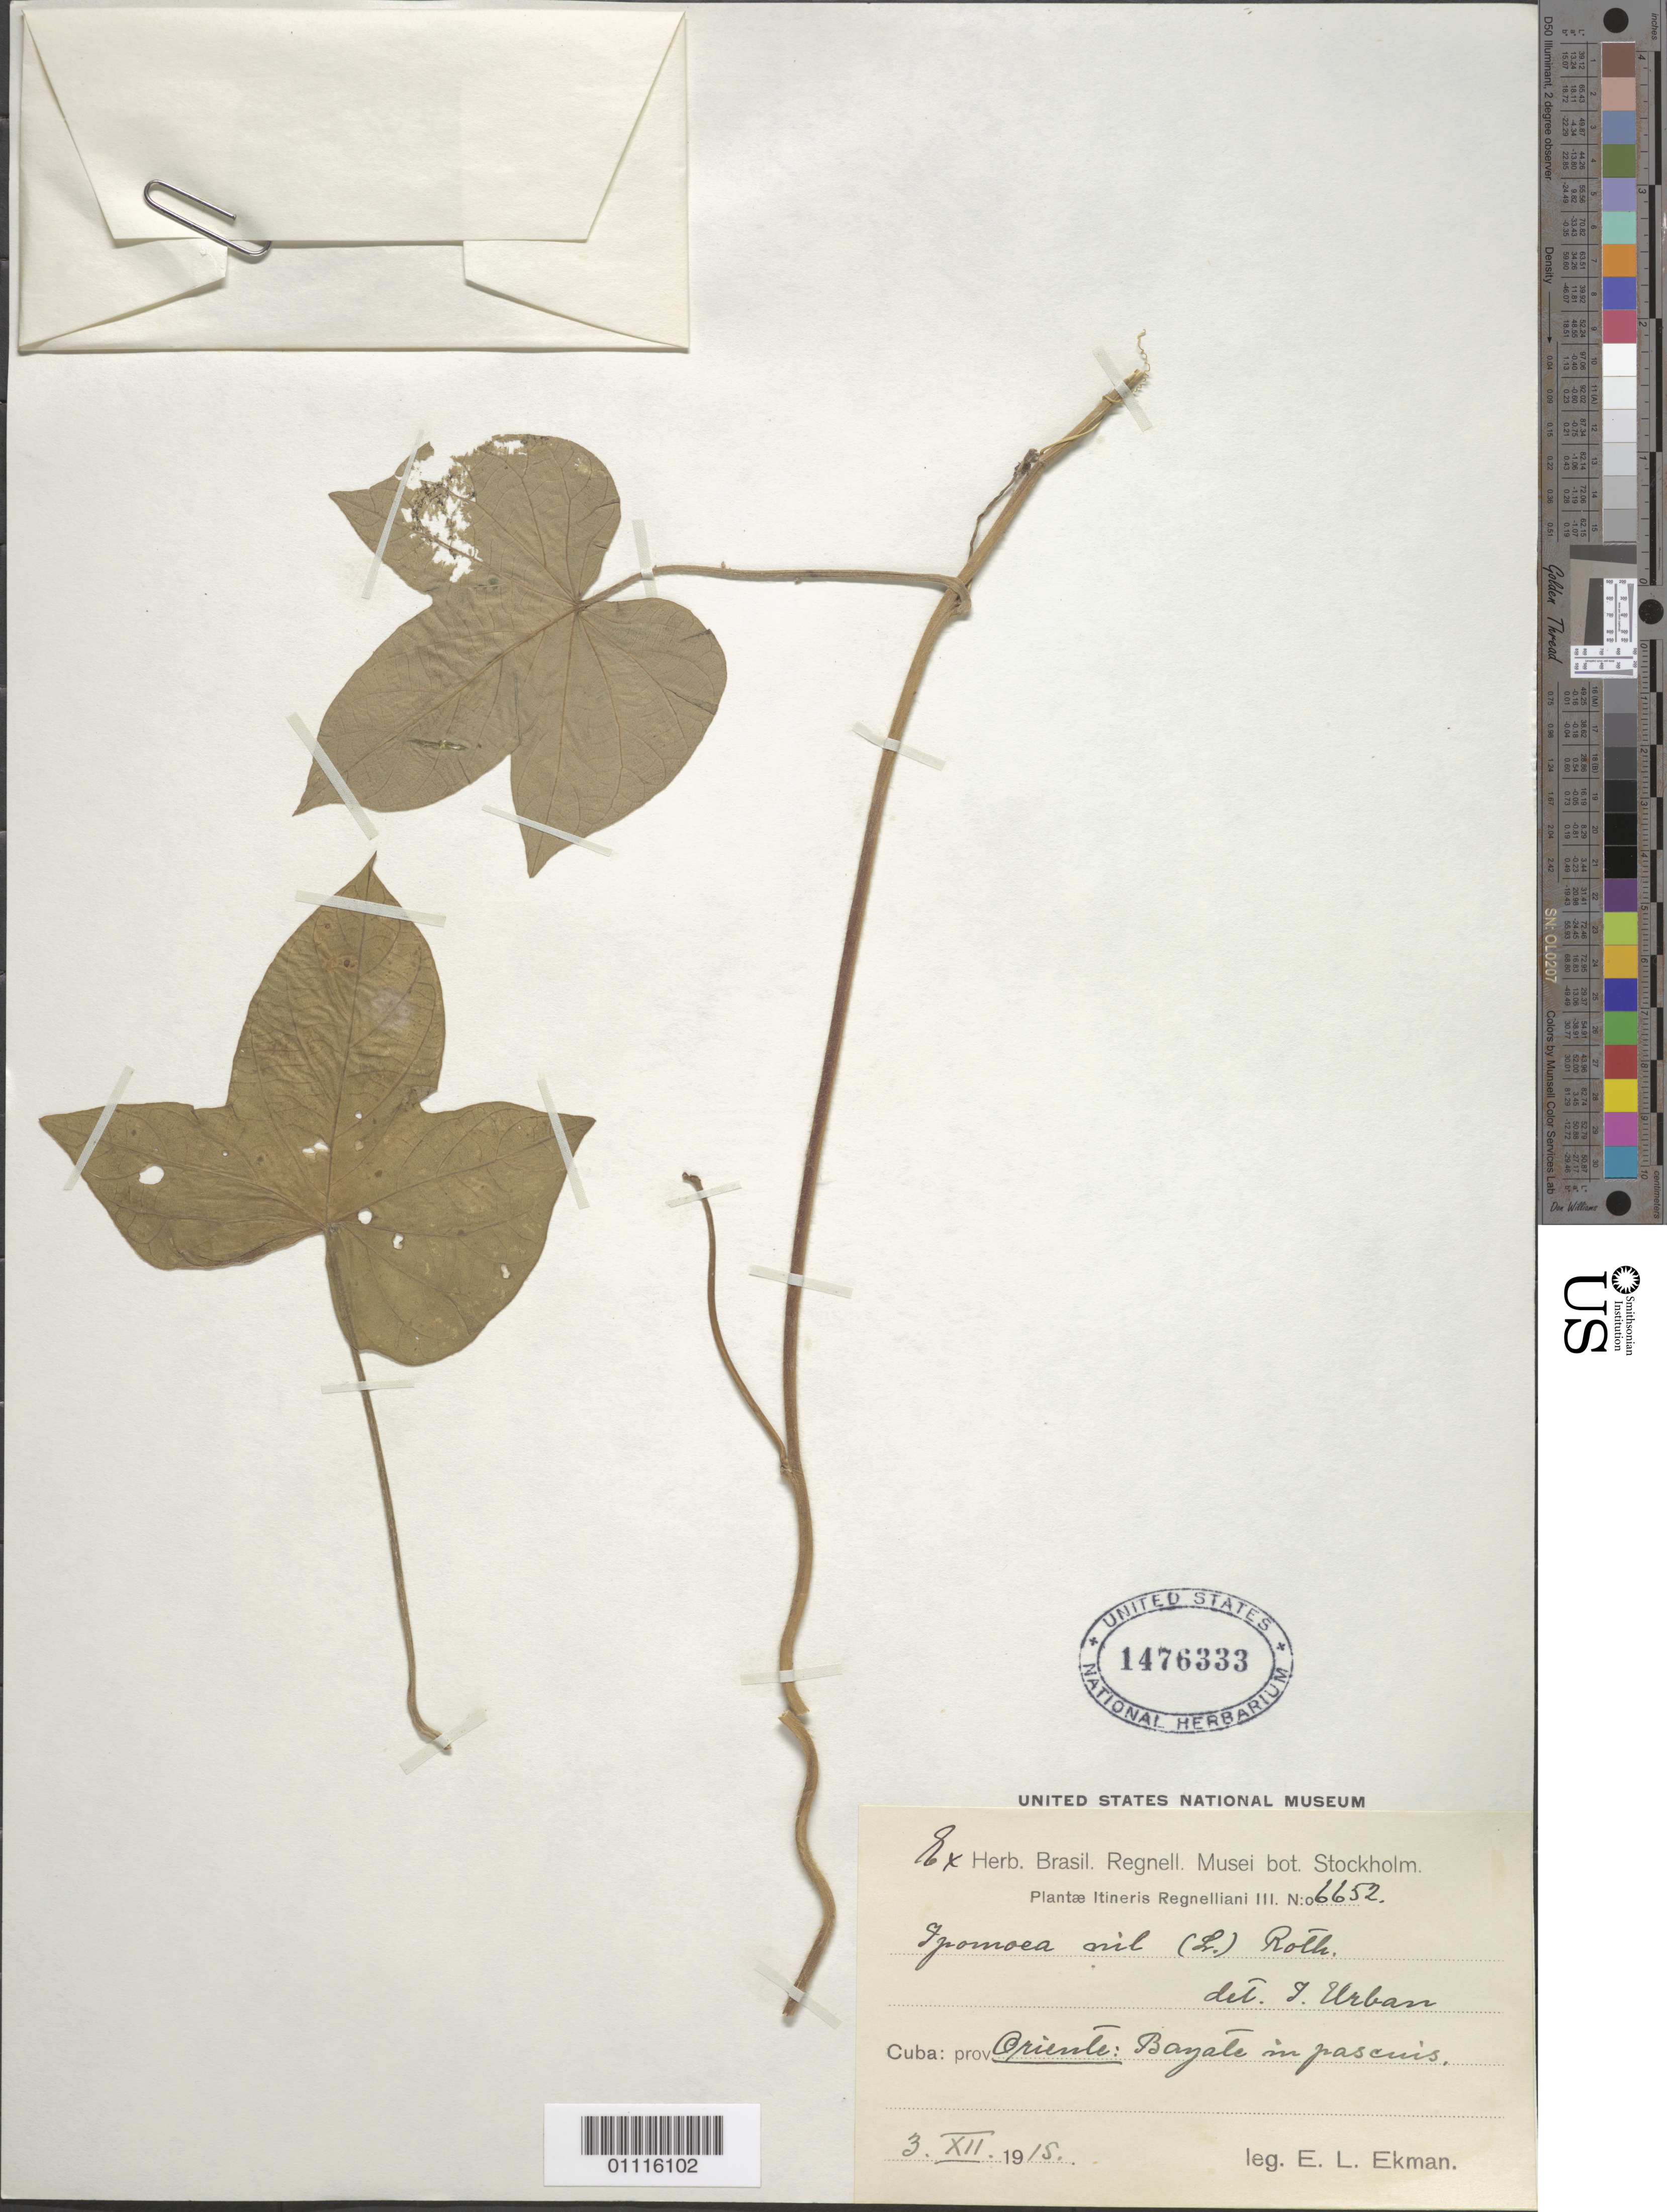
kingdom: Plantae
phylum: Tracheophyta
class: Magnoliopsida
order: Solanales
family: Convolvulaceae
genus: Ipomoea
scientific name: Ipomoea nil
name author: (L.) Roth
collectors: E. L. Ekman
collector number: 6652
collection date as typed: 03 Dec 1915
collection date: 1915-12-03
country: Cuba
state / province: Guantánamo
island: Cuba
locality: Bayate in pascuis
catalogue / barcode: US 1476333